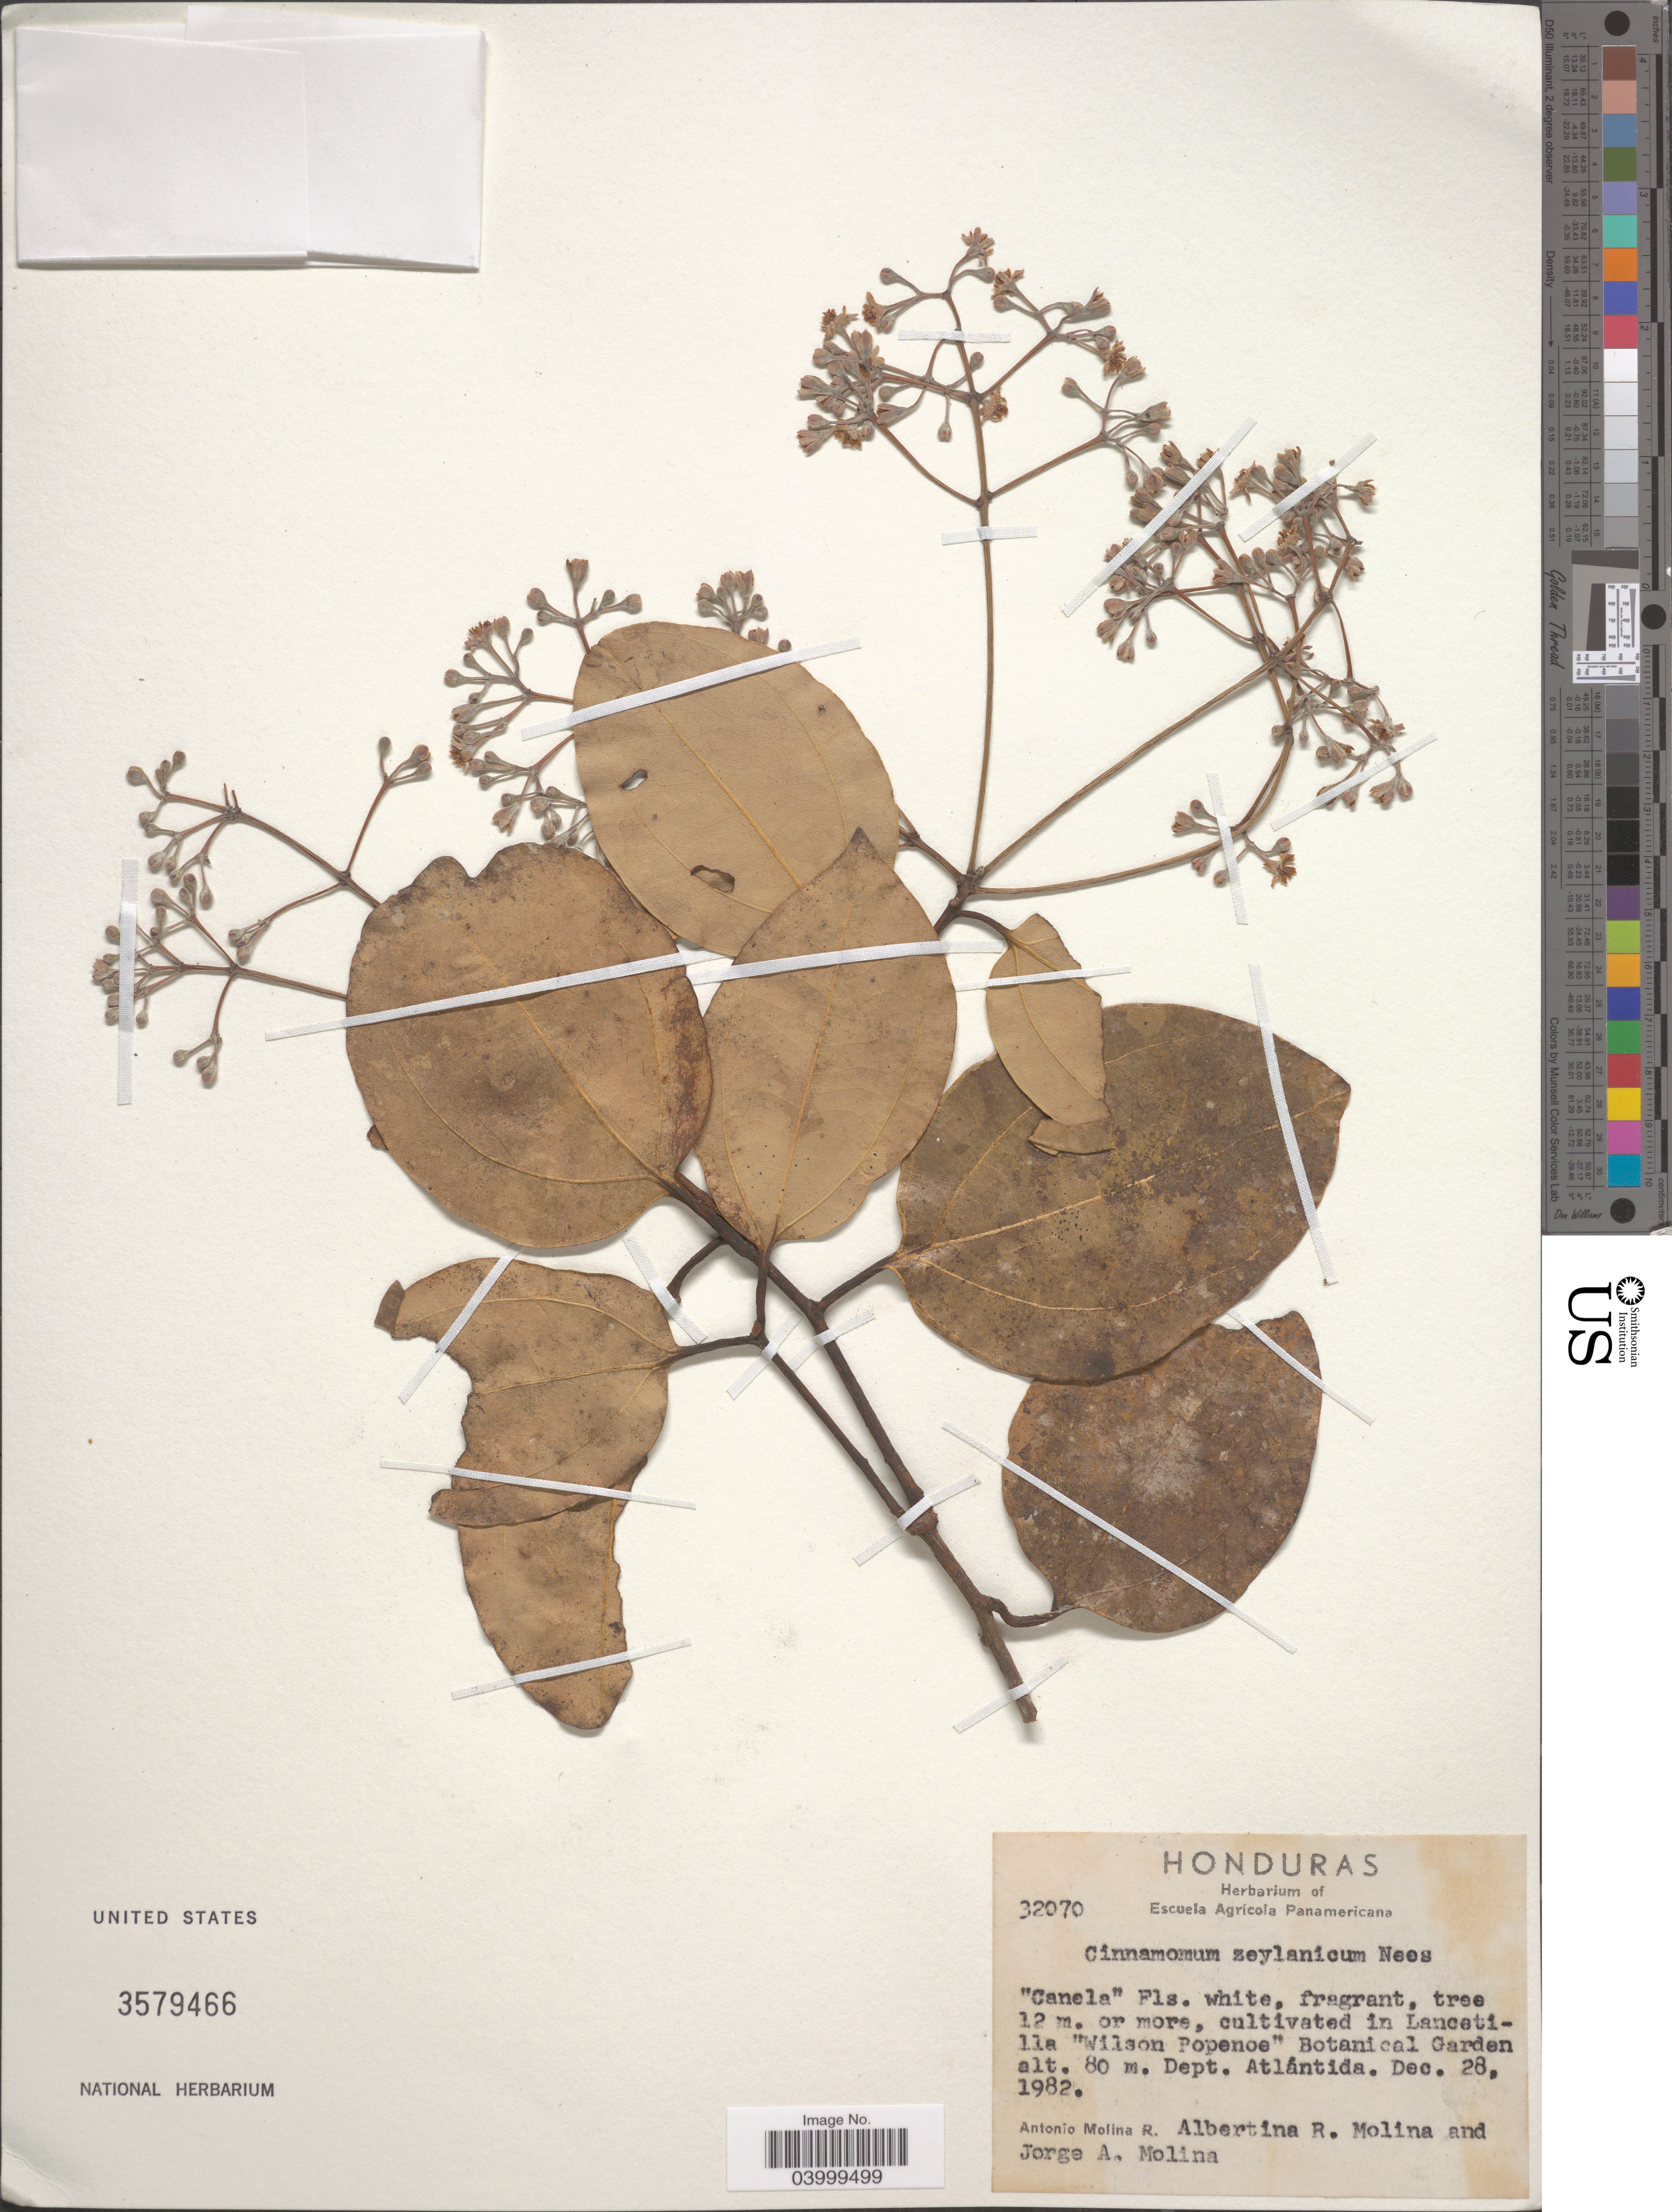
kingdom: Plantae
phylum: Tracheophyta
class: Magnoliopsida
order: Laurales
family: Lauraceae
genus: Cinnamomum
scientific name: Cinnamomum zeylanicum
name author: Blume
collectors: A. Molina R., A. R. Molina & J. A. Molina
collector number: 32070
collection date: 1982-12-28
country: Honduras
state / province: Atlantida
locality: Cultivated in Lancetilla "Wilson Popenoe" Botanical Garden. Dept. Atlántida.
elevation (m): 80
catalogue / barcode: US 3579466